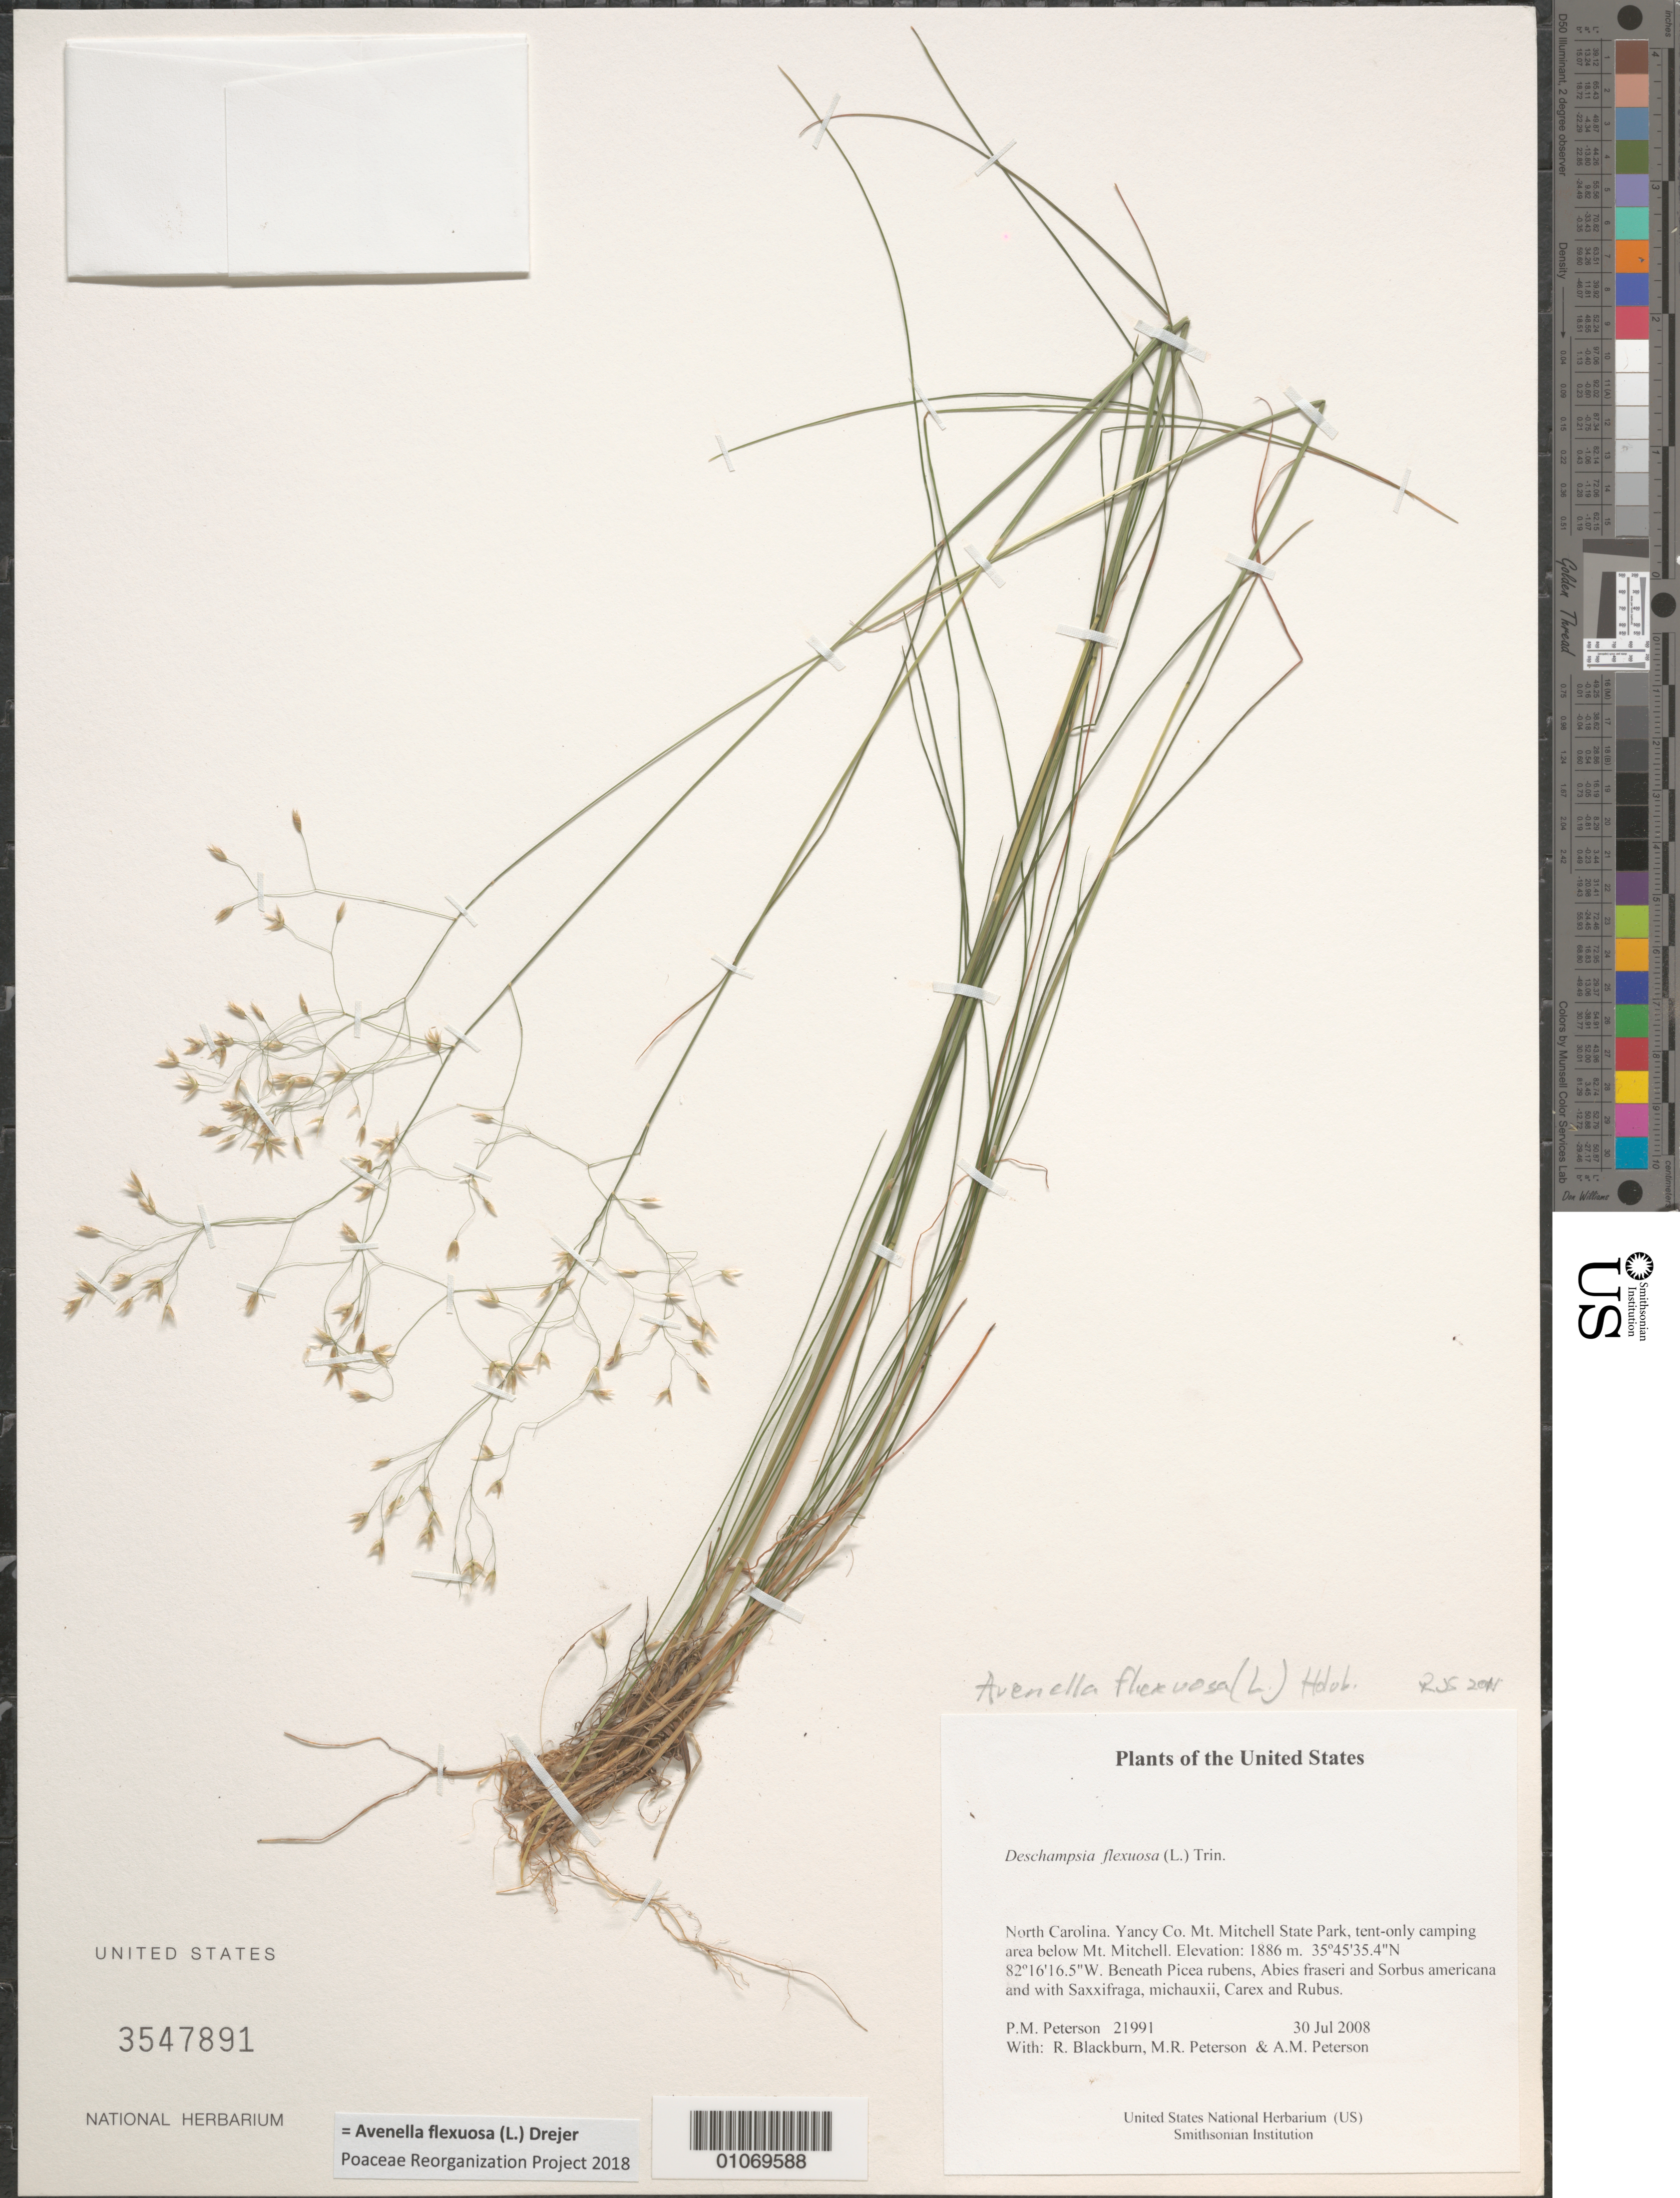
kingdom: Plantae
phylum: Tracheophyta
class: Liliopsida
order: Poales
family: Poaceae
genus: Avenella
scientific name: Avenella flexuosa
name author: (L.) Drejer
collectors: P. M. Peterson, R. Blackburn, M. Peterson & A. M. Peterson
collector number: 21991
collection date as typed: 30 Jul 2008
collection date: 2008-07-30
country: United States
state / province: North Carolina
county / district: Yancy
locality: Mt. Mitchell State Park, tent-only camping area below Mt. Mitchell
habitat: Beneath Picea rubens, Abies fraseri and Sorbus americana and with Saxxifraga, michauxii, Carex and Rubus.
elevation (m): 1886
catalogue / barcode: US 3547891